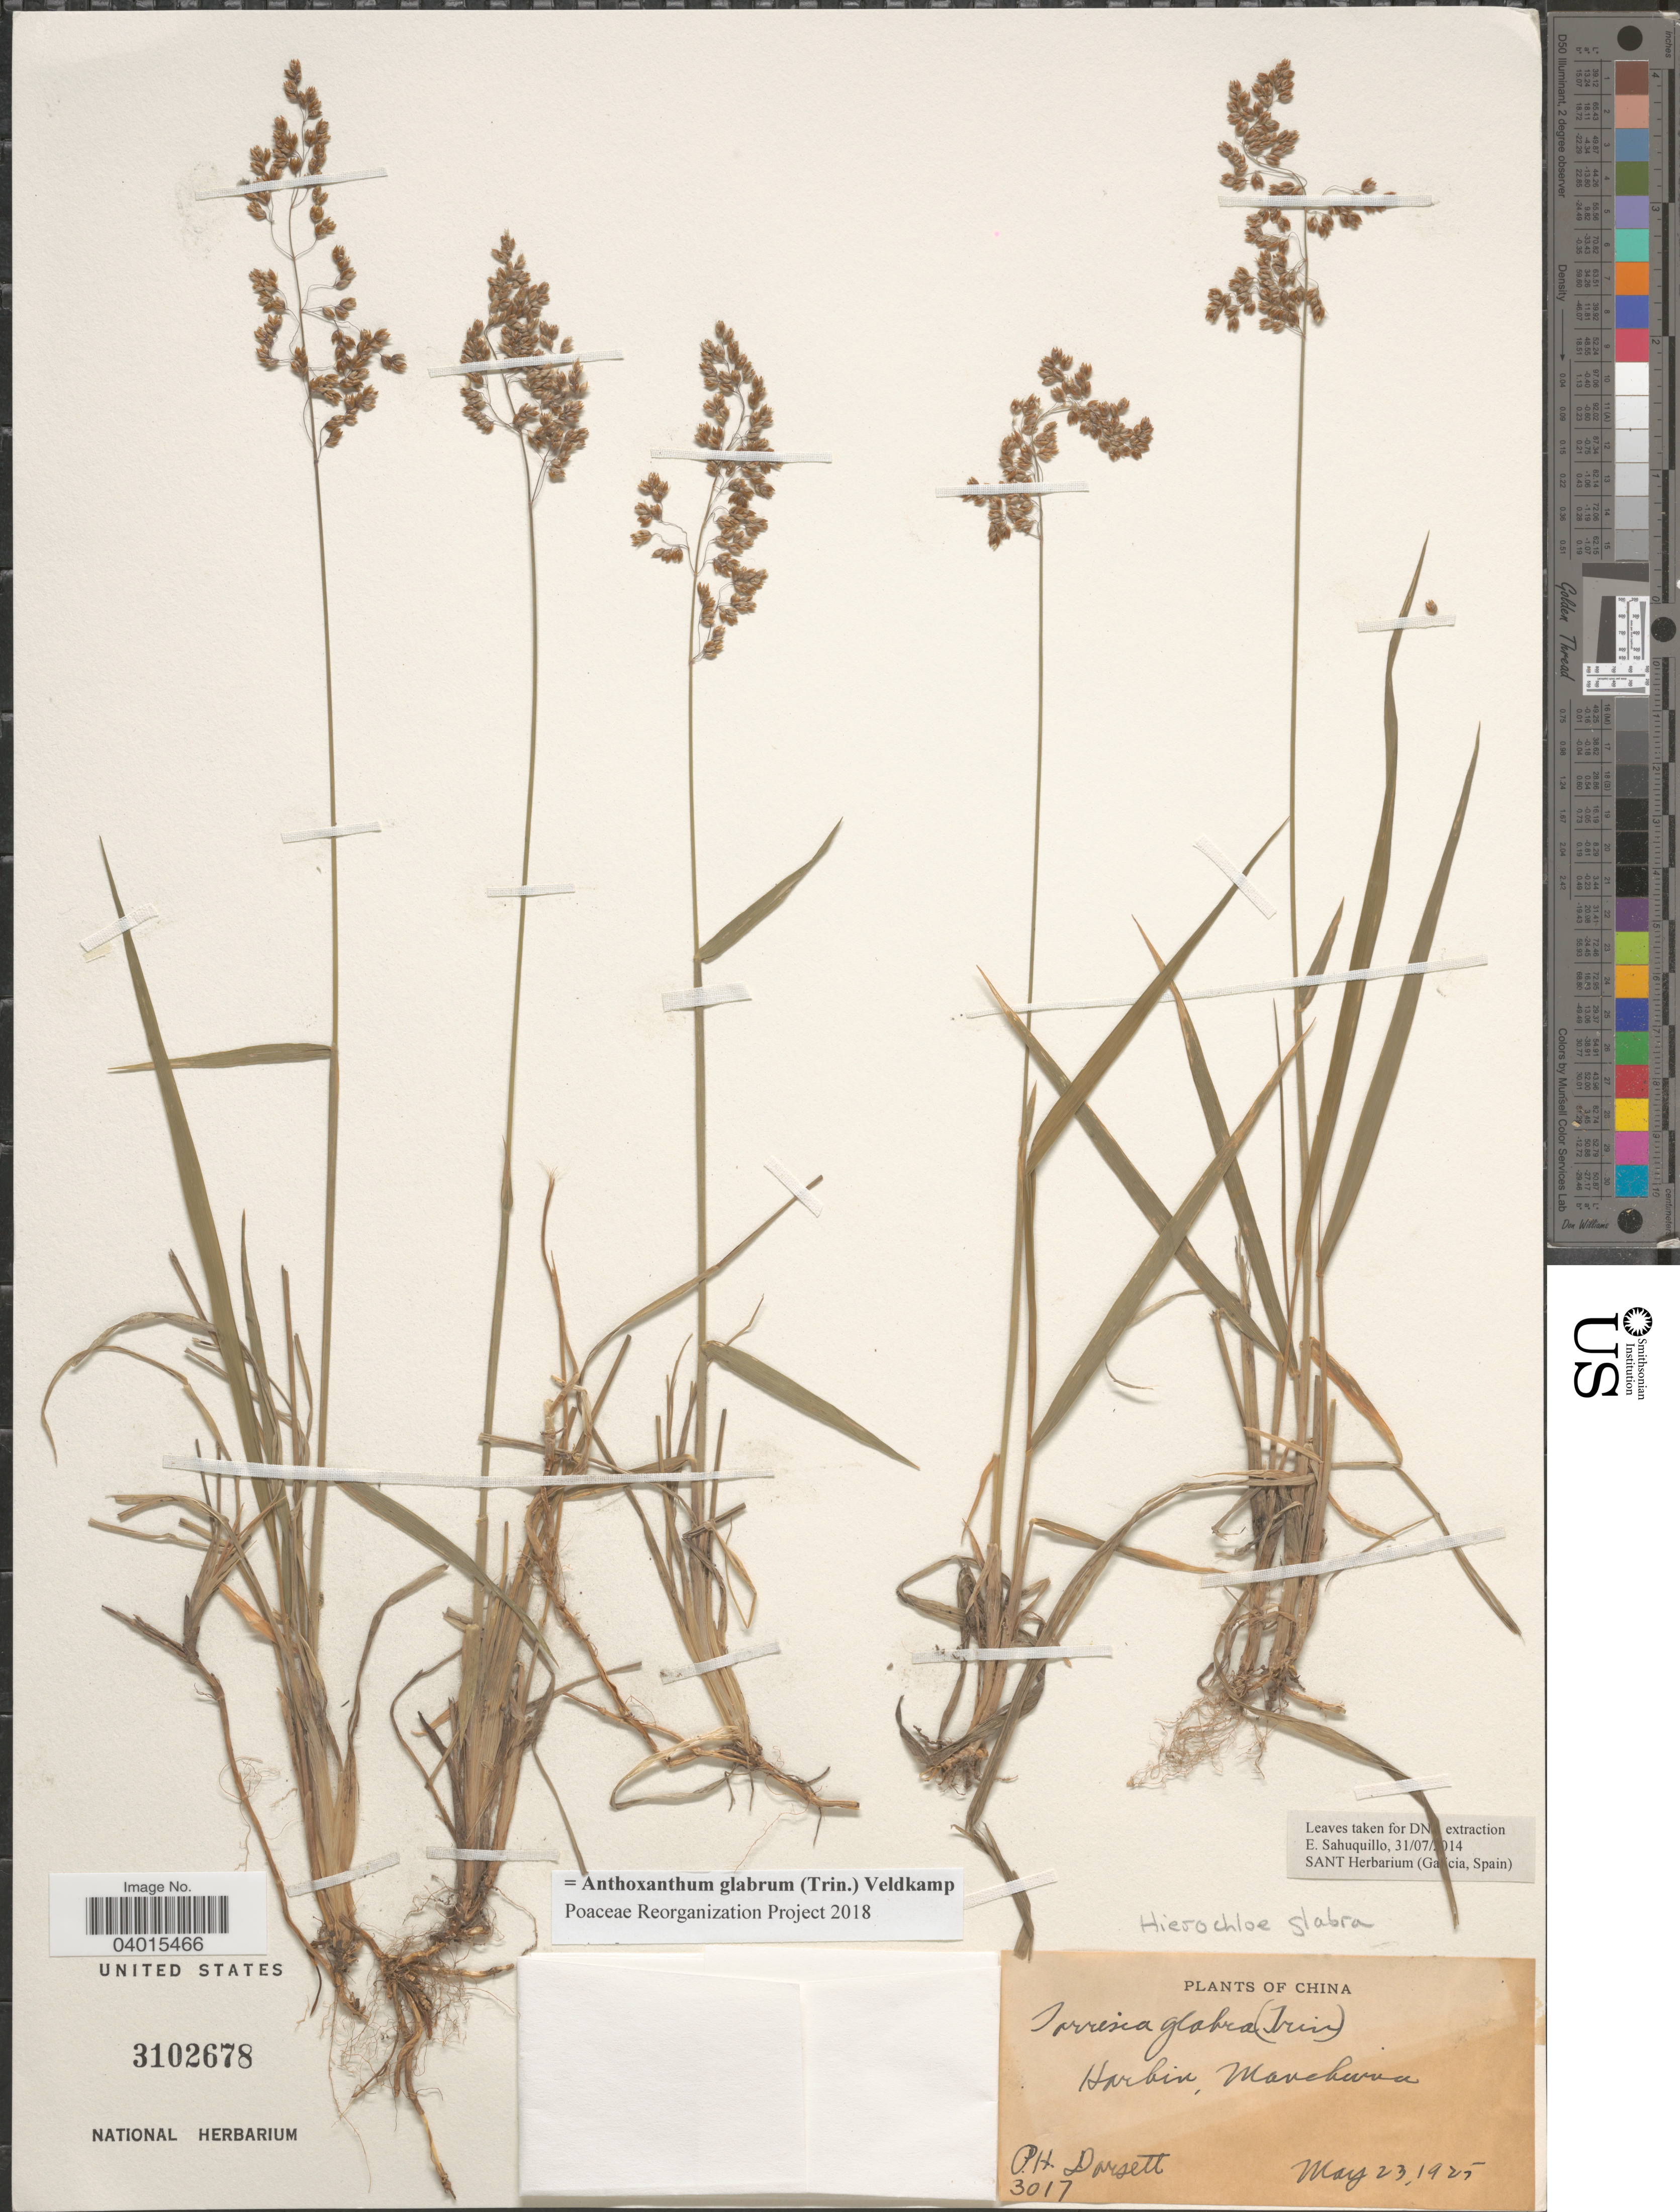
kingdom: Plantae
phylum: Tracheophyta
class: Liliopsida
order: Poales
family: Poaceae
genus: Anthoxanthum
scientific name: Anthoxanthum glabrum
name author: (Trin.) Veldkamp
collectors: P. H. Dorsett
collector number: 3017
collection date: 1925-05-23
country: China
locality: Harbin, Manchuria.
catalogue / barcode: US 3102678